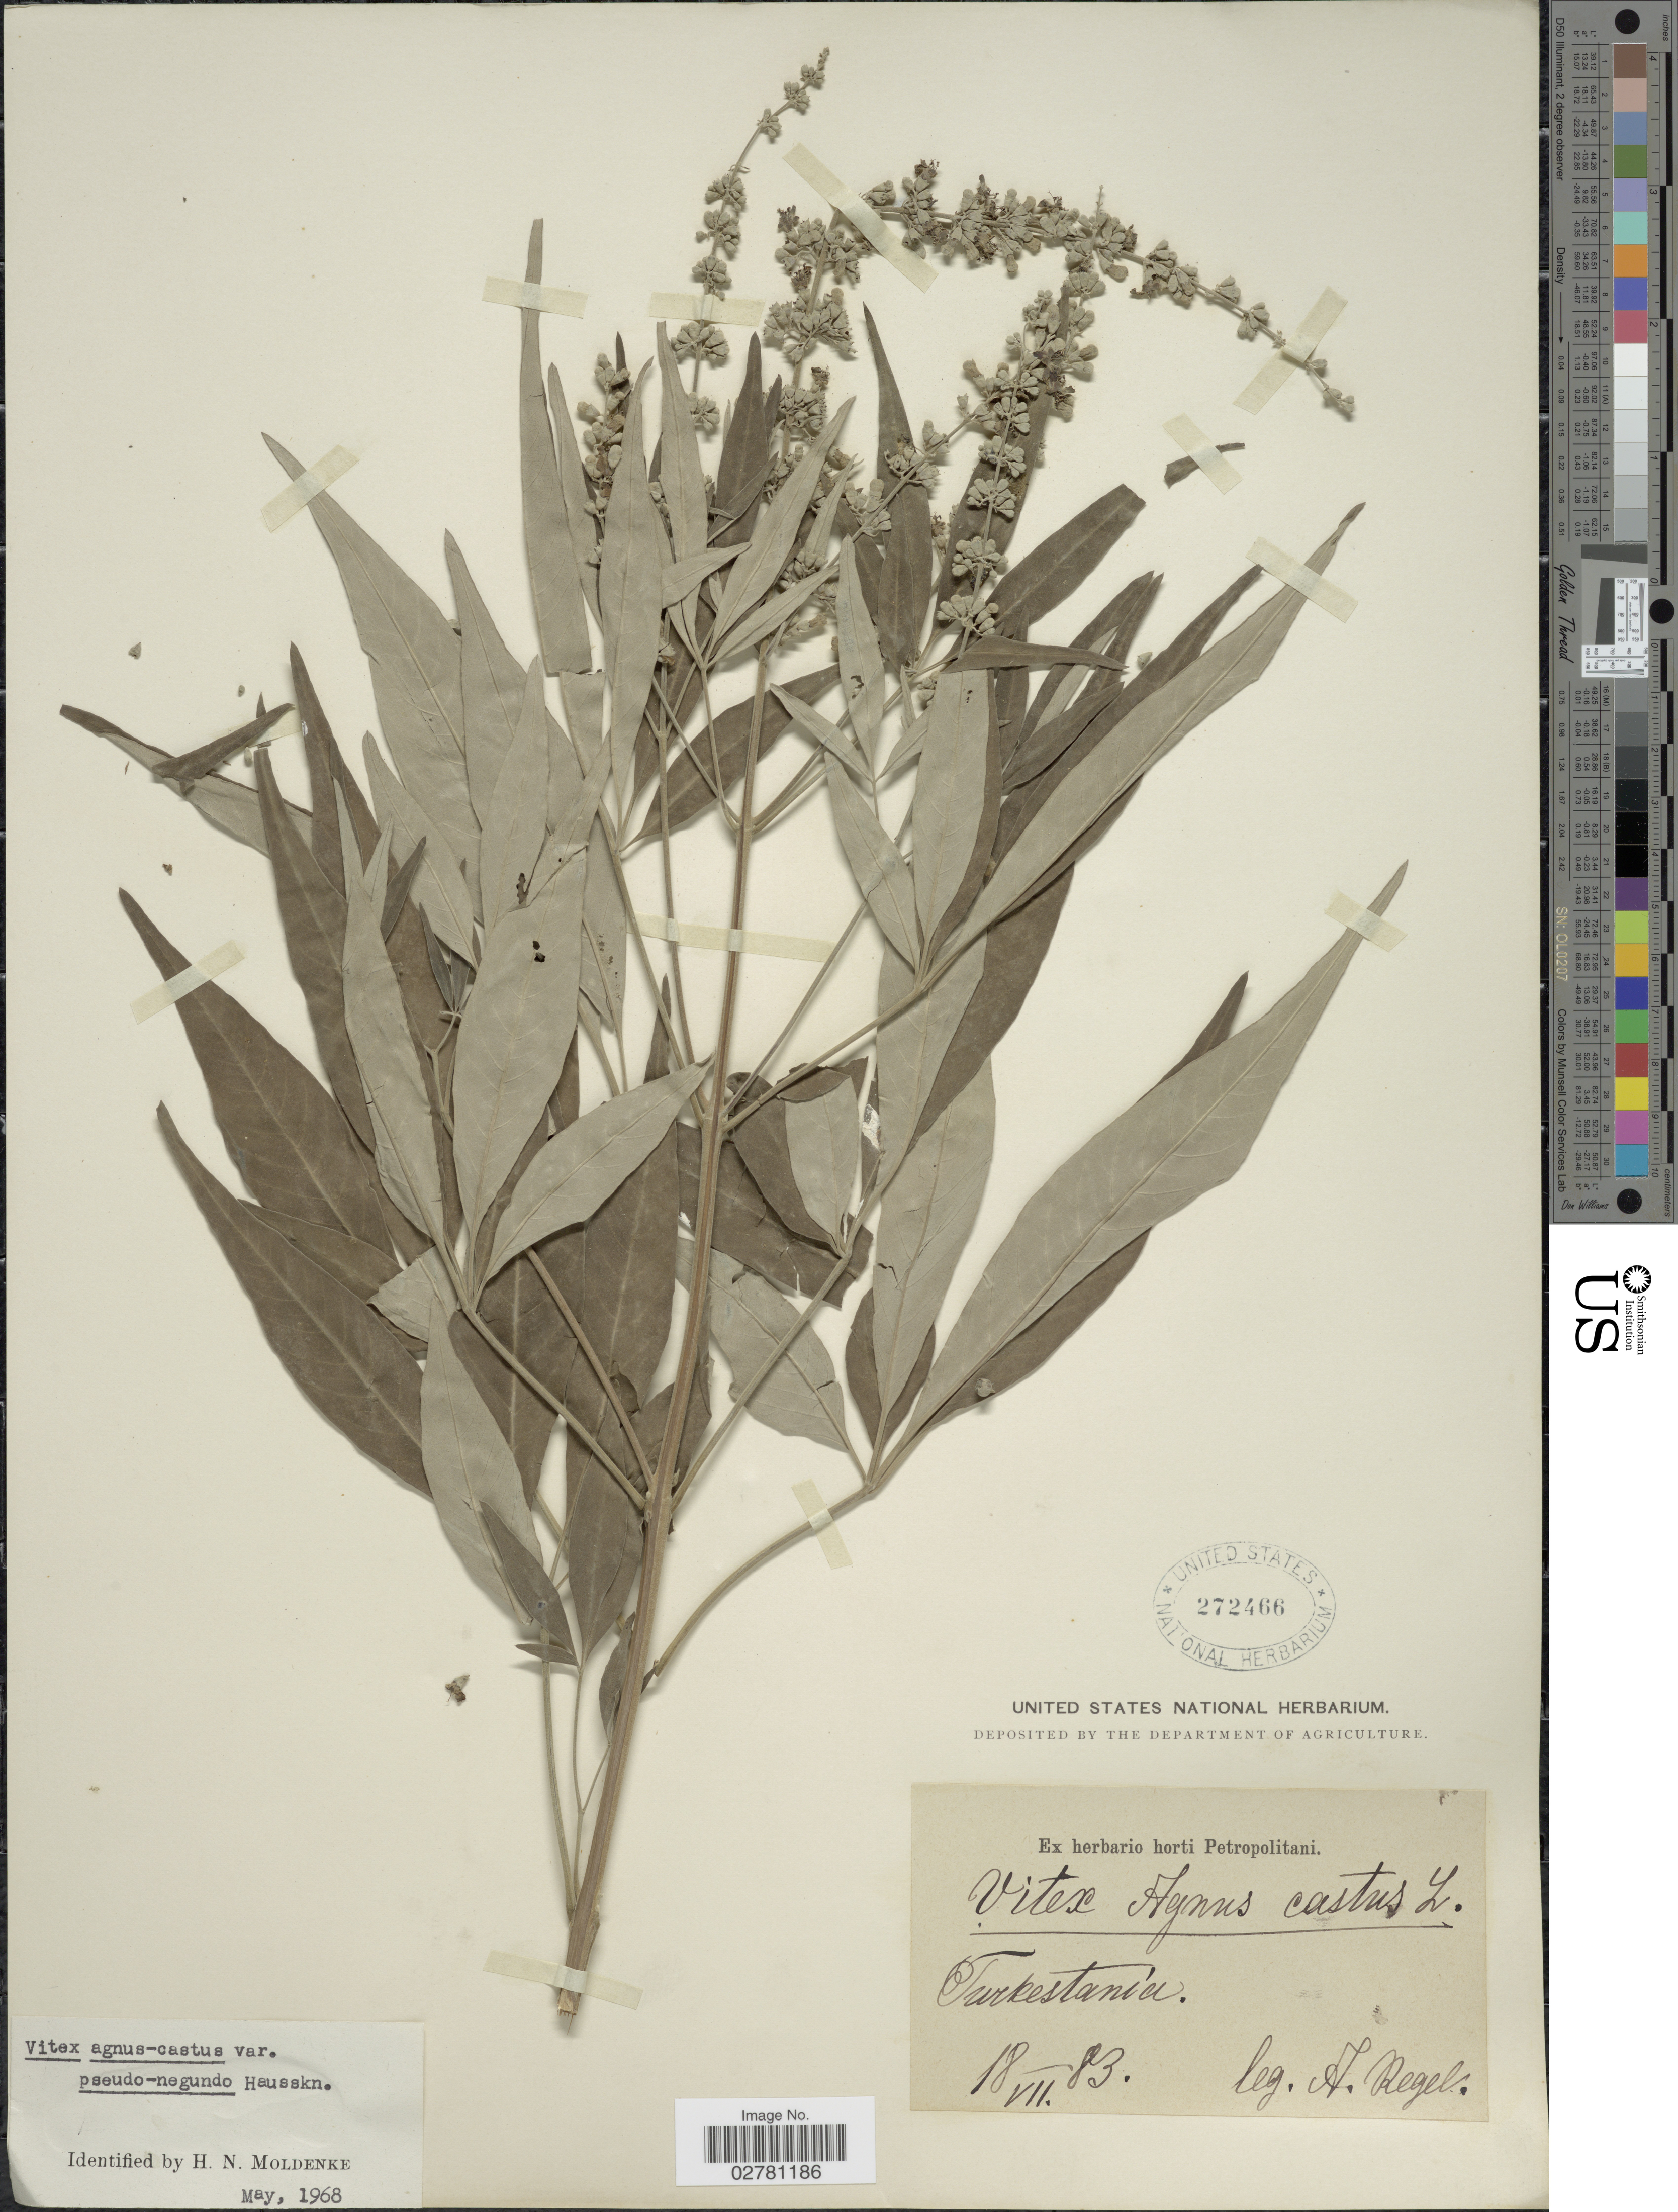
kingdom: Plantae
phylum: Tracheophyta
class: Magnoliopsida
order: Lamiales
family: Lamiaceae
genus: Vitex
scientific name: Vitex agnus-castus var. pseudonegundo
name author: Hausskn.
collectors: A. Regel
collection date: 1883-07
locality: Turkestania.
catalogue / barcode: US 272466